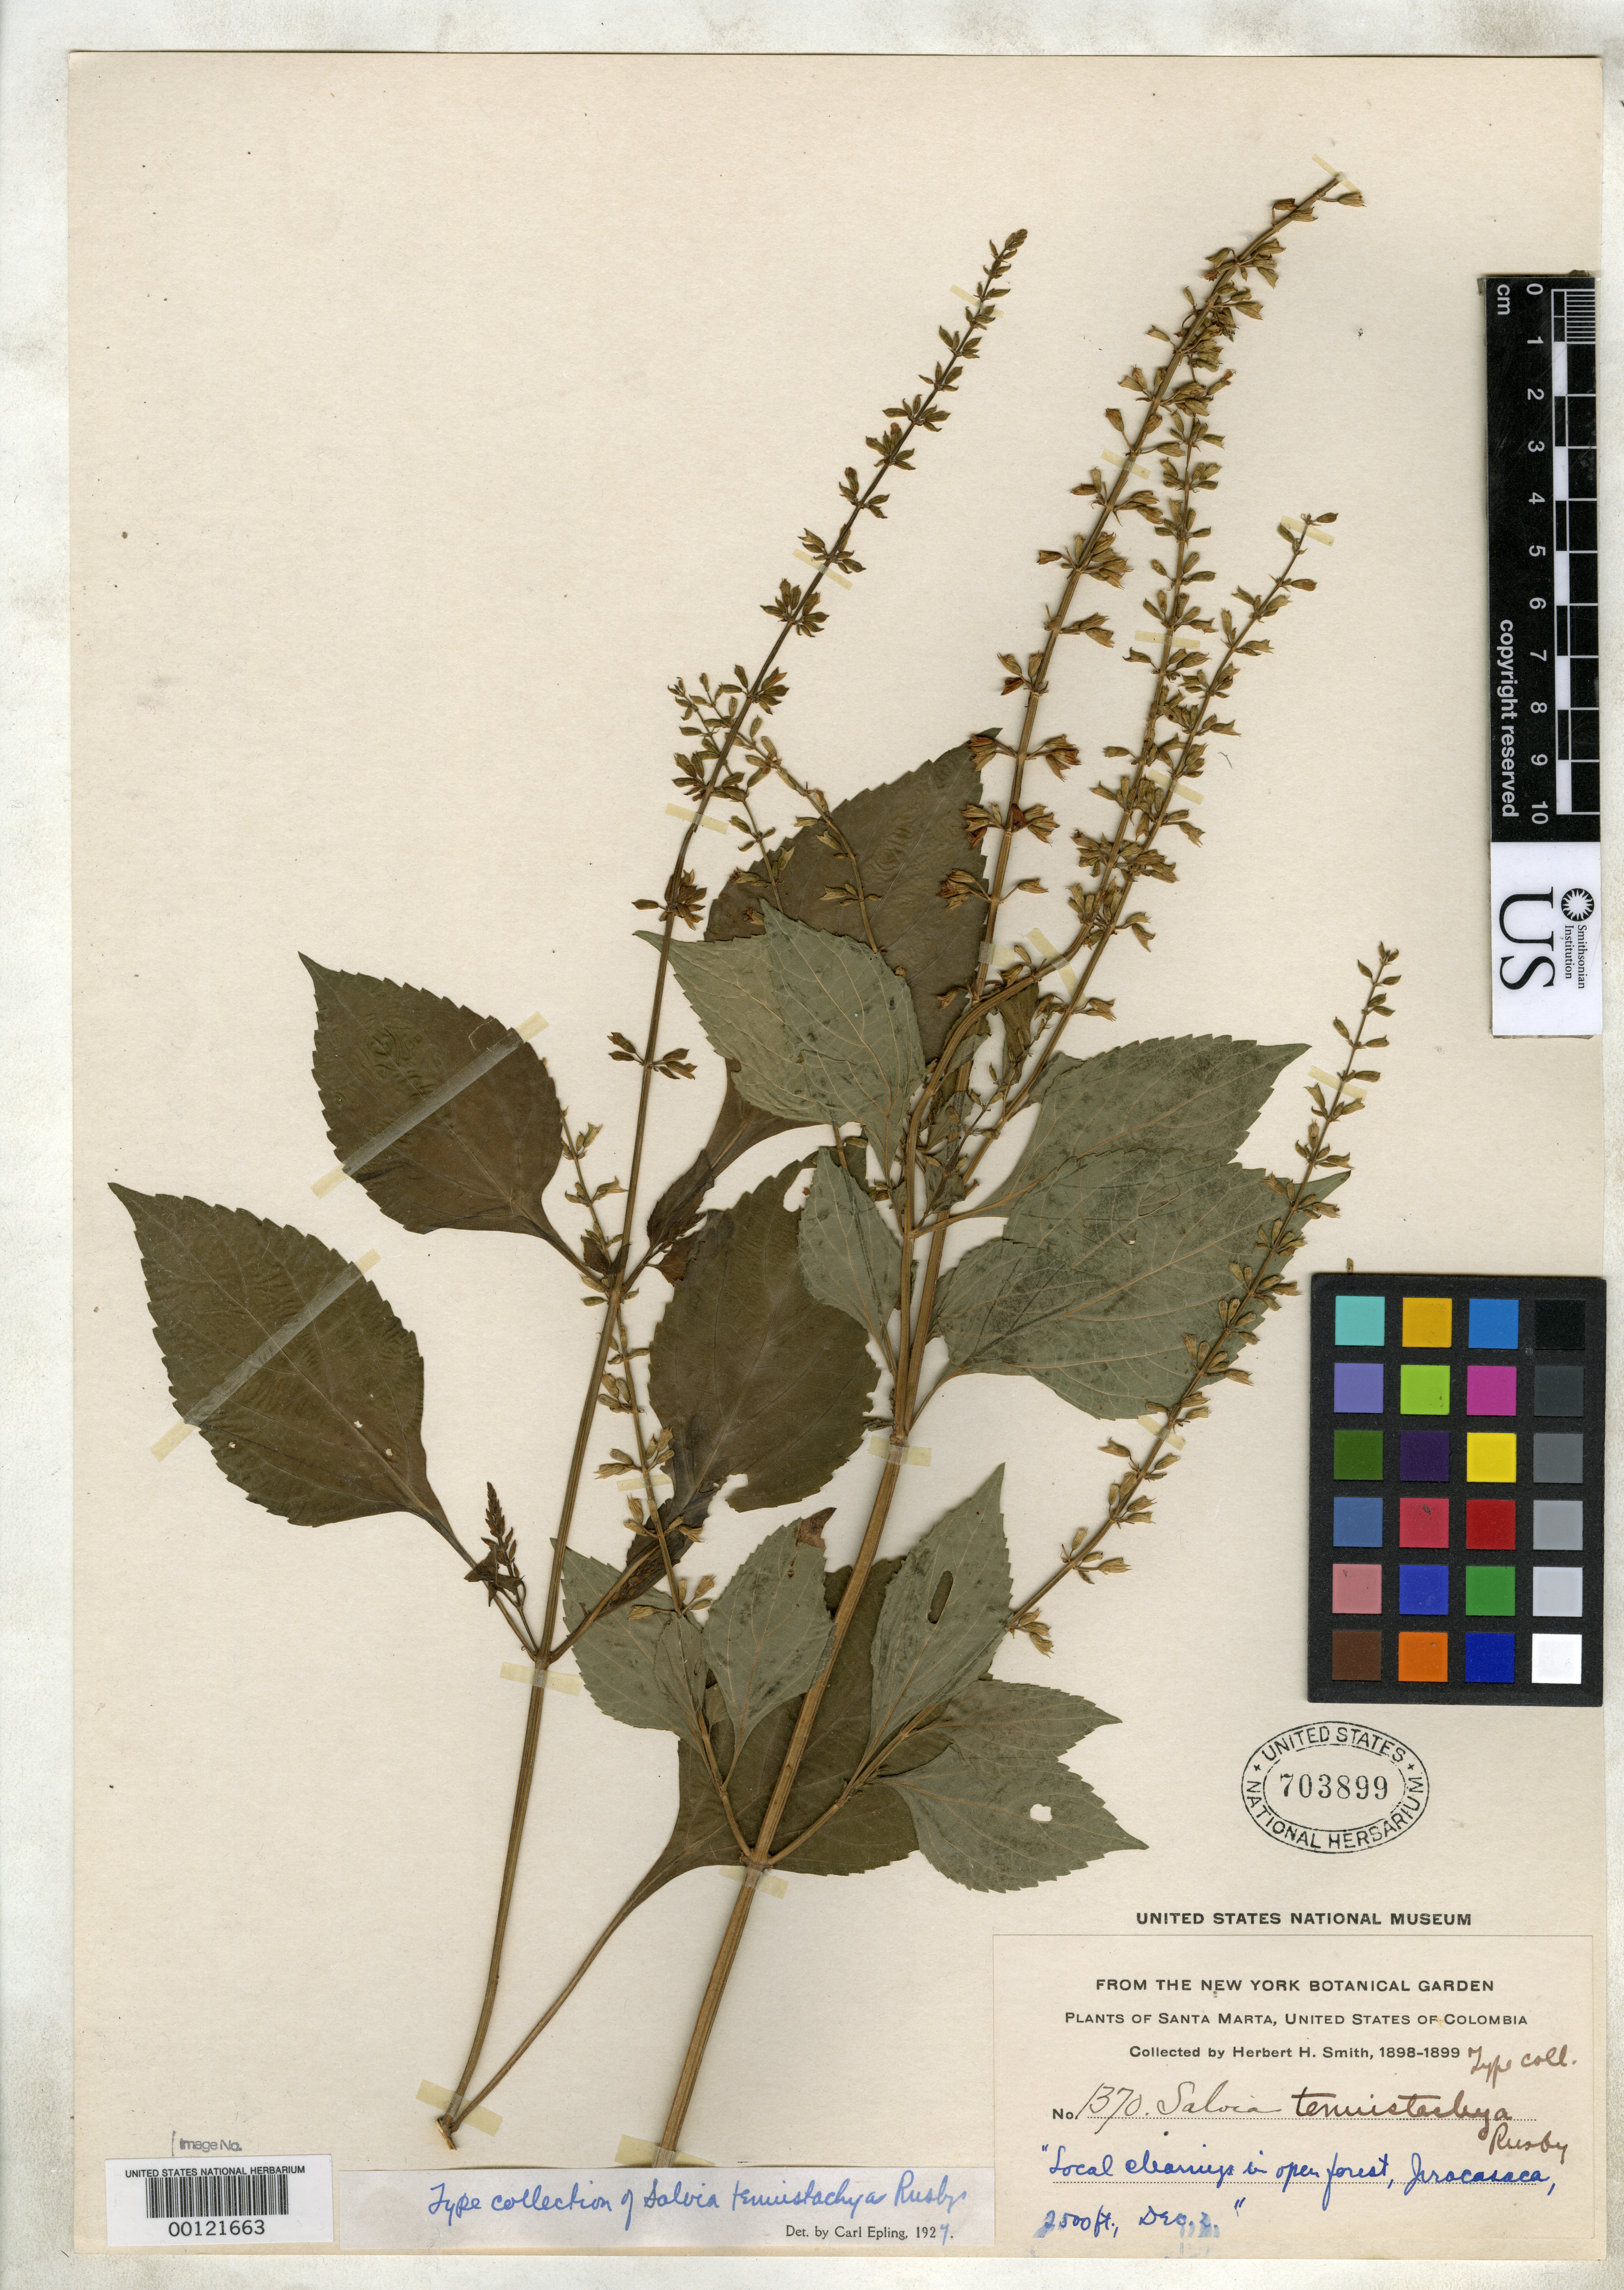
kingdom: Plantae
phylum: Tracheophyta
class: Magnoliopsida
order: Lamiales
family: Lamiaceae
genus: Salvia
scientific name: Salvia tenuistachya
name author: Rusby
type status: Isotype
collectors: Herbert H. Smith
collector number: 1370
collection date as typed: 02 Dec 1898 or 02 Dec 1899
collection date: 1898-12-02 or 1899-12-02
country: Colombia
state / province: Magdalena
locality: Santa Marta.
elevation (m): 762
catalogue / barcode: US 703899